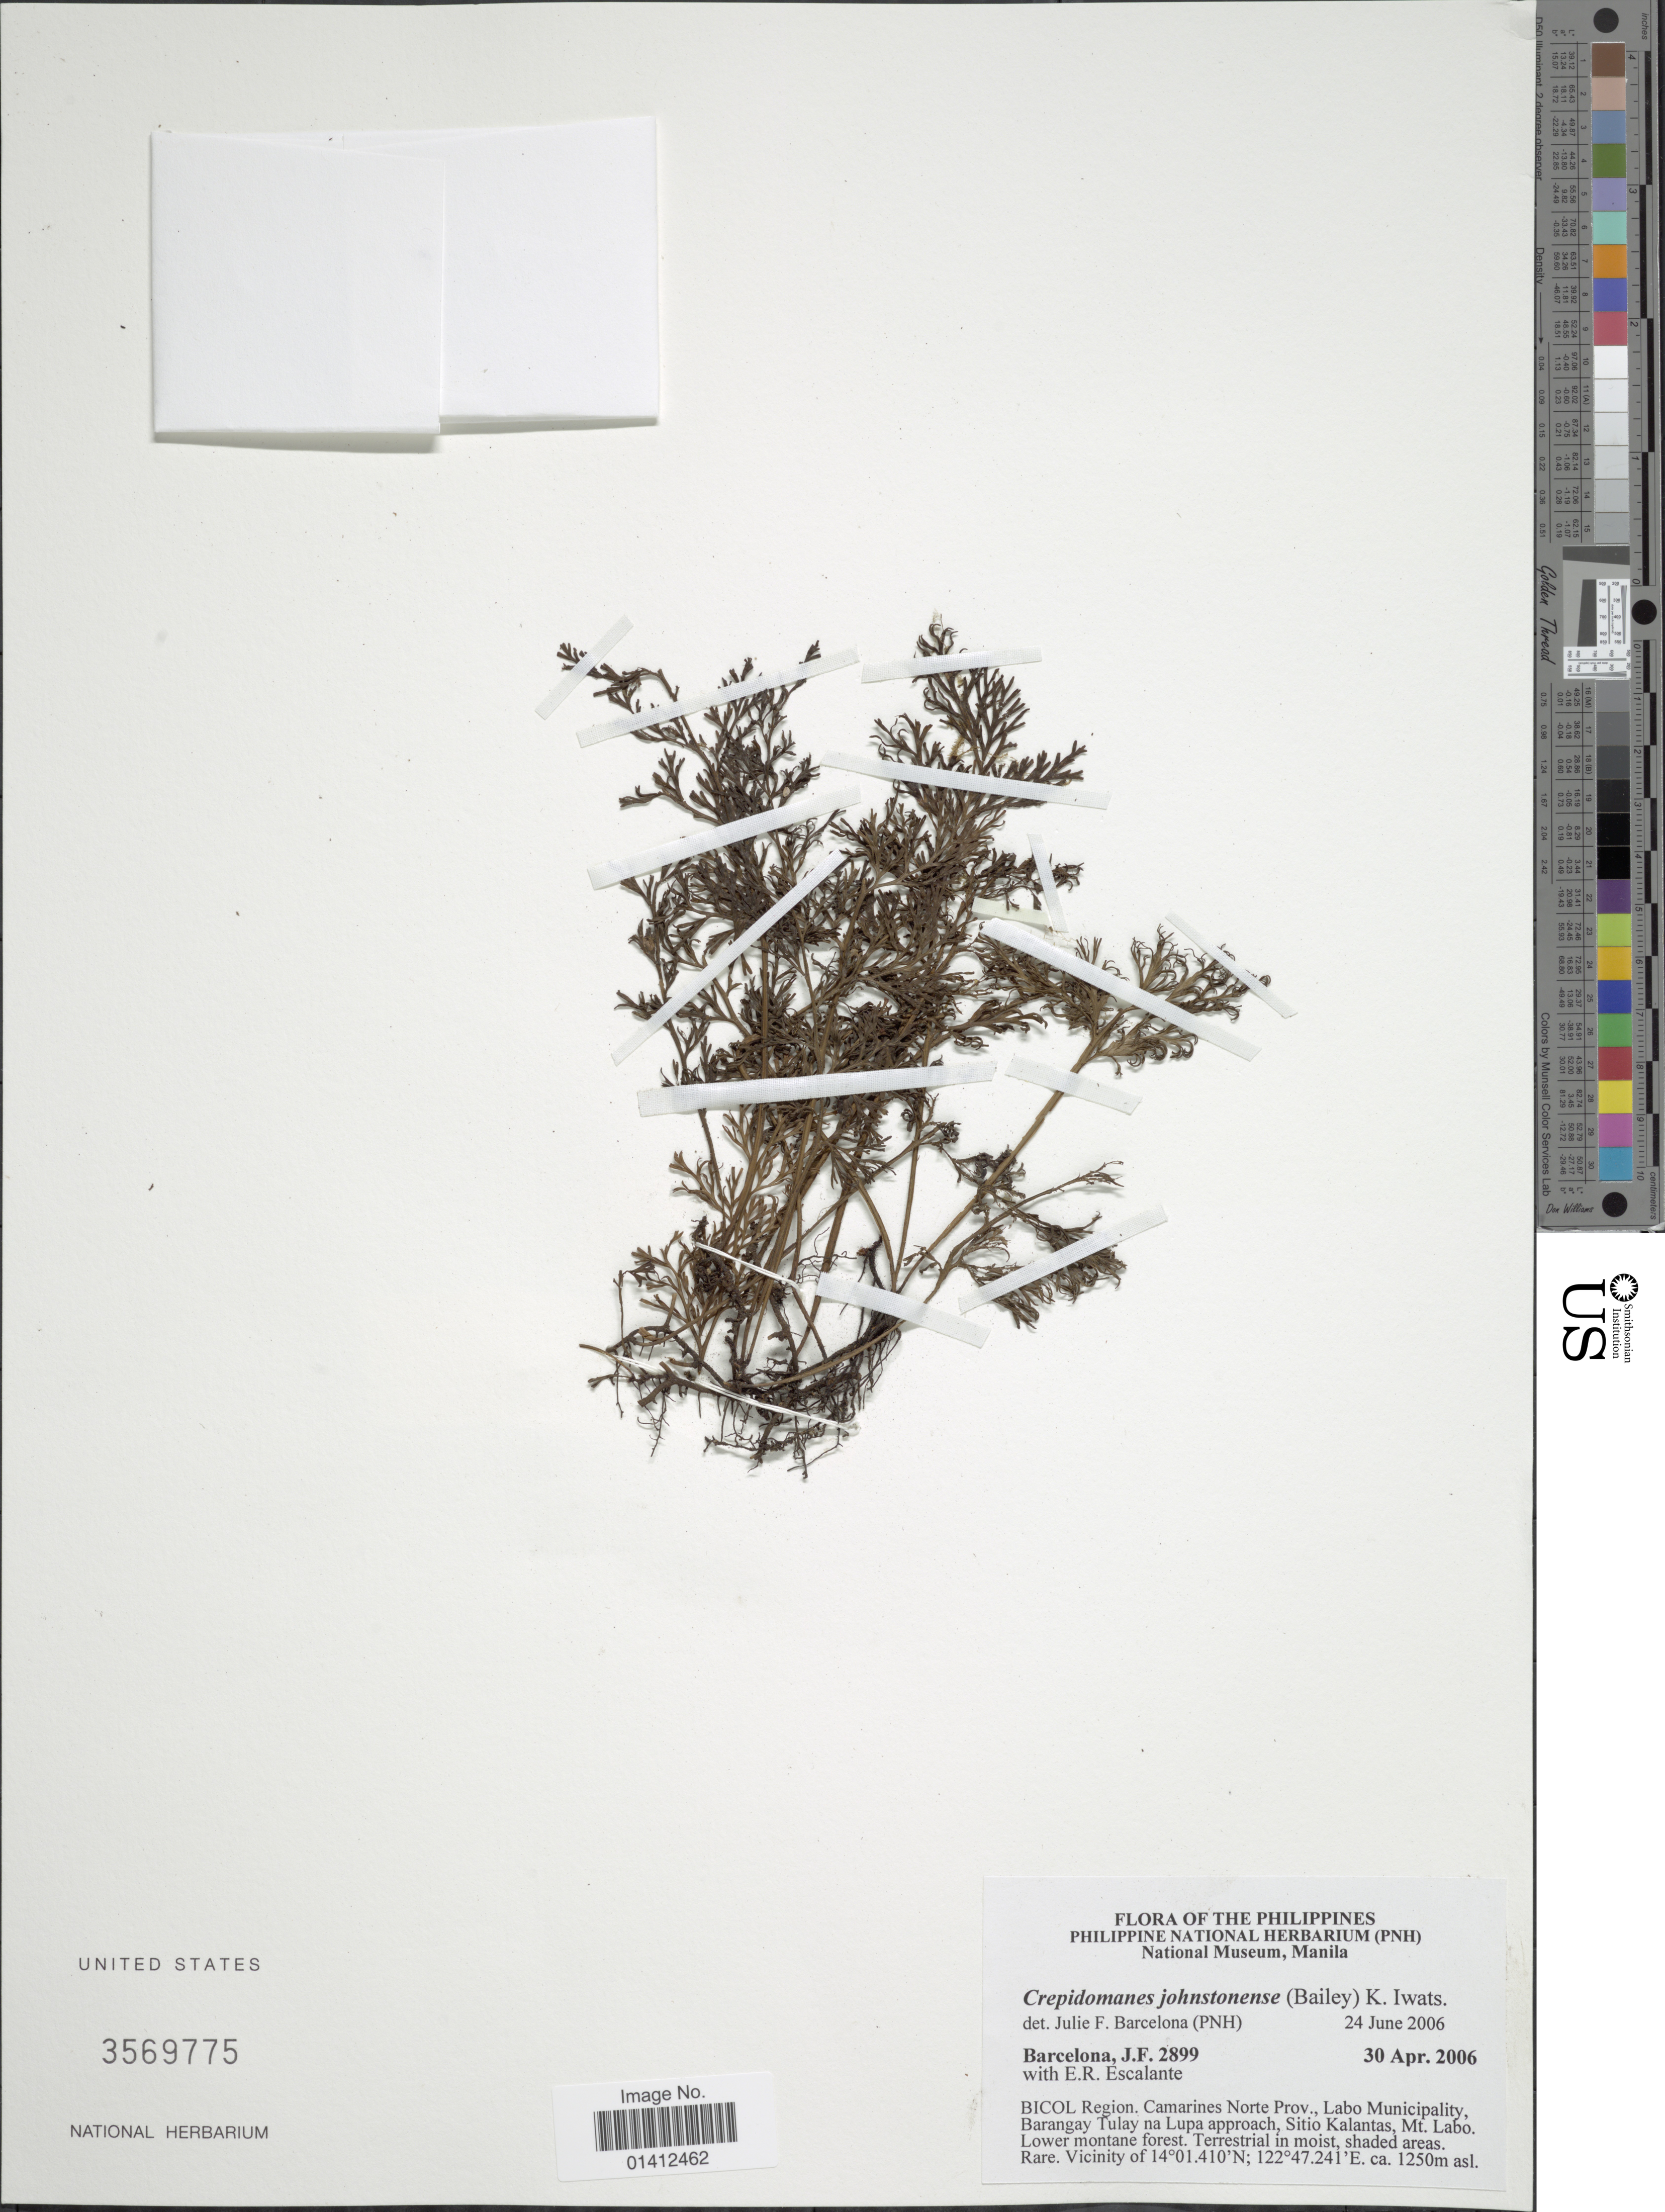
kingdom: Plantae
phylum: Tracheophyta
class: Polypodiopsida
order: Hymenophyllales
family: Hymenophyllaceae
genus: Vandenboschia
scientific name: Vandenboschia johnstonensis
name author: (Bailey) Copel.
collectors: J. F. Barcelona & E. Escalante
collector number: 2899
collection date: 2006-04-30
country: Philippines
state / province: Bicol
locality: Region Camarines Norte Prov., Labo Municipality, Barangay Tulay na Lupa approach, Sitio kalantas, Mt Labo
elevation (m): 1250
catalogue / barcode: US 3569775